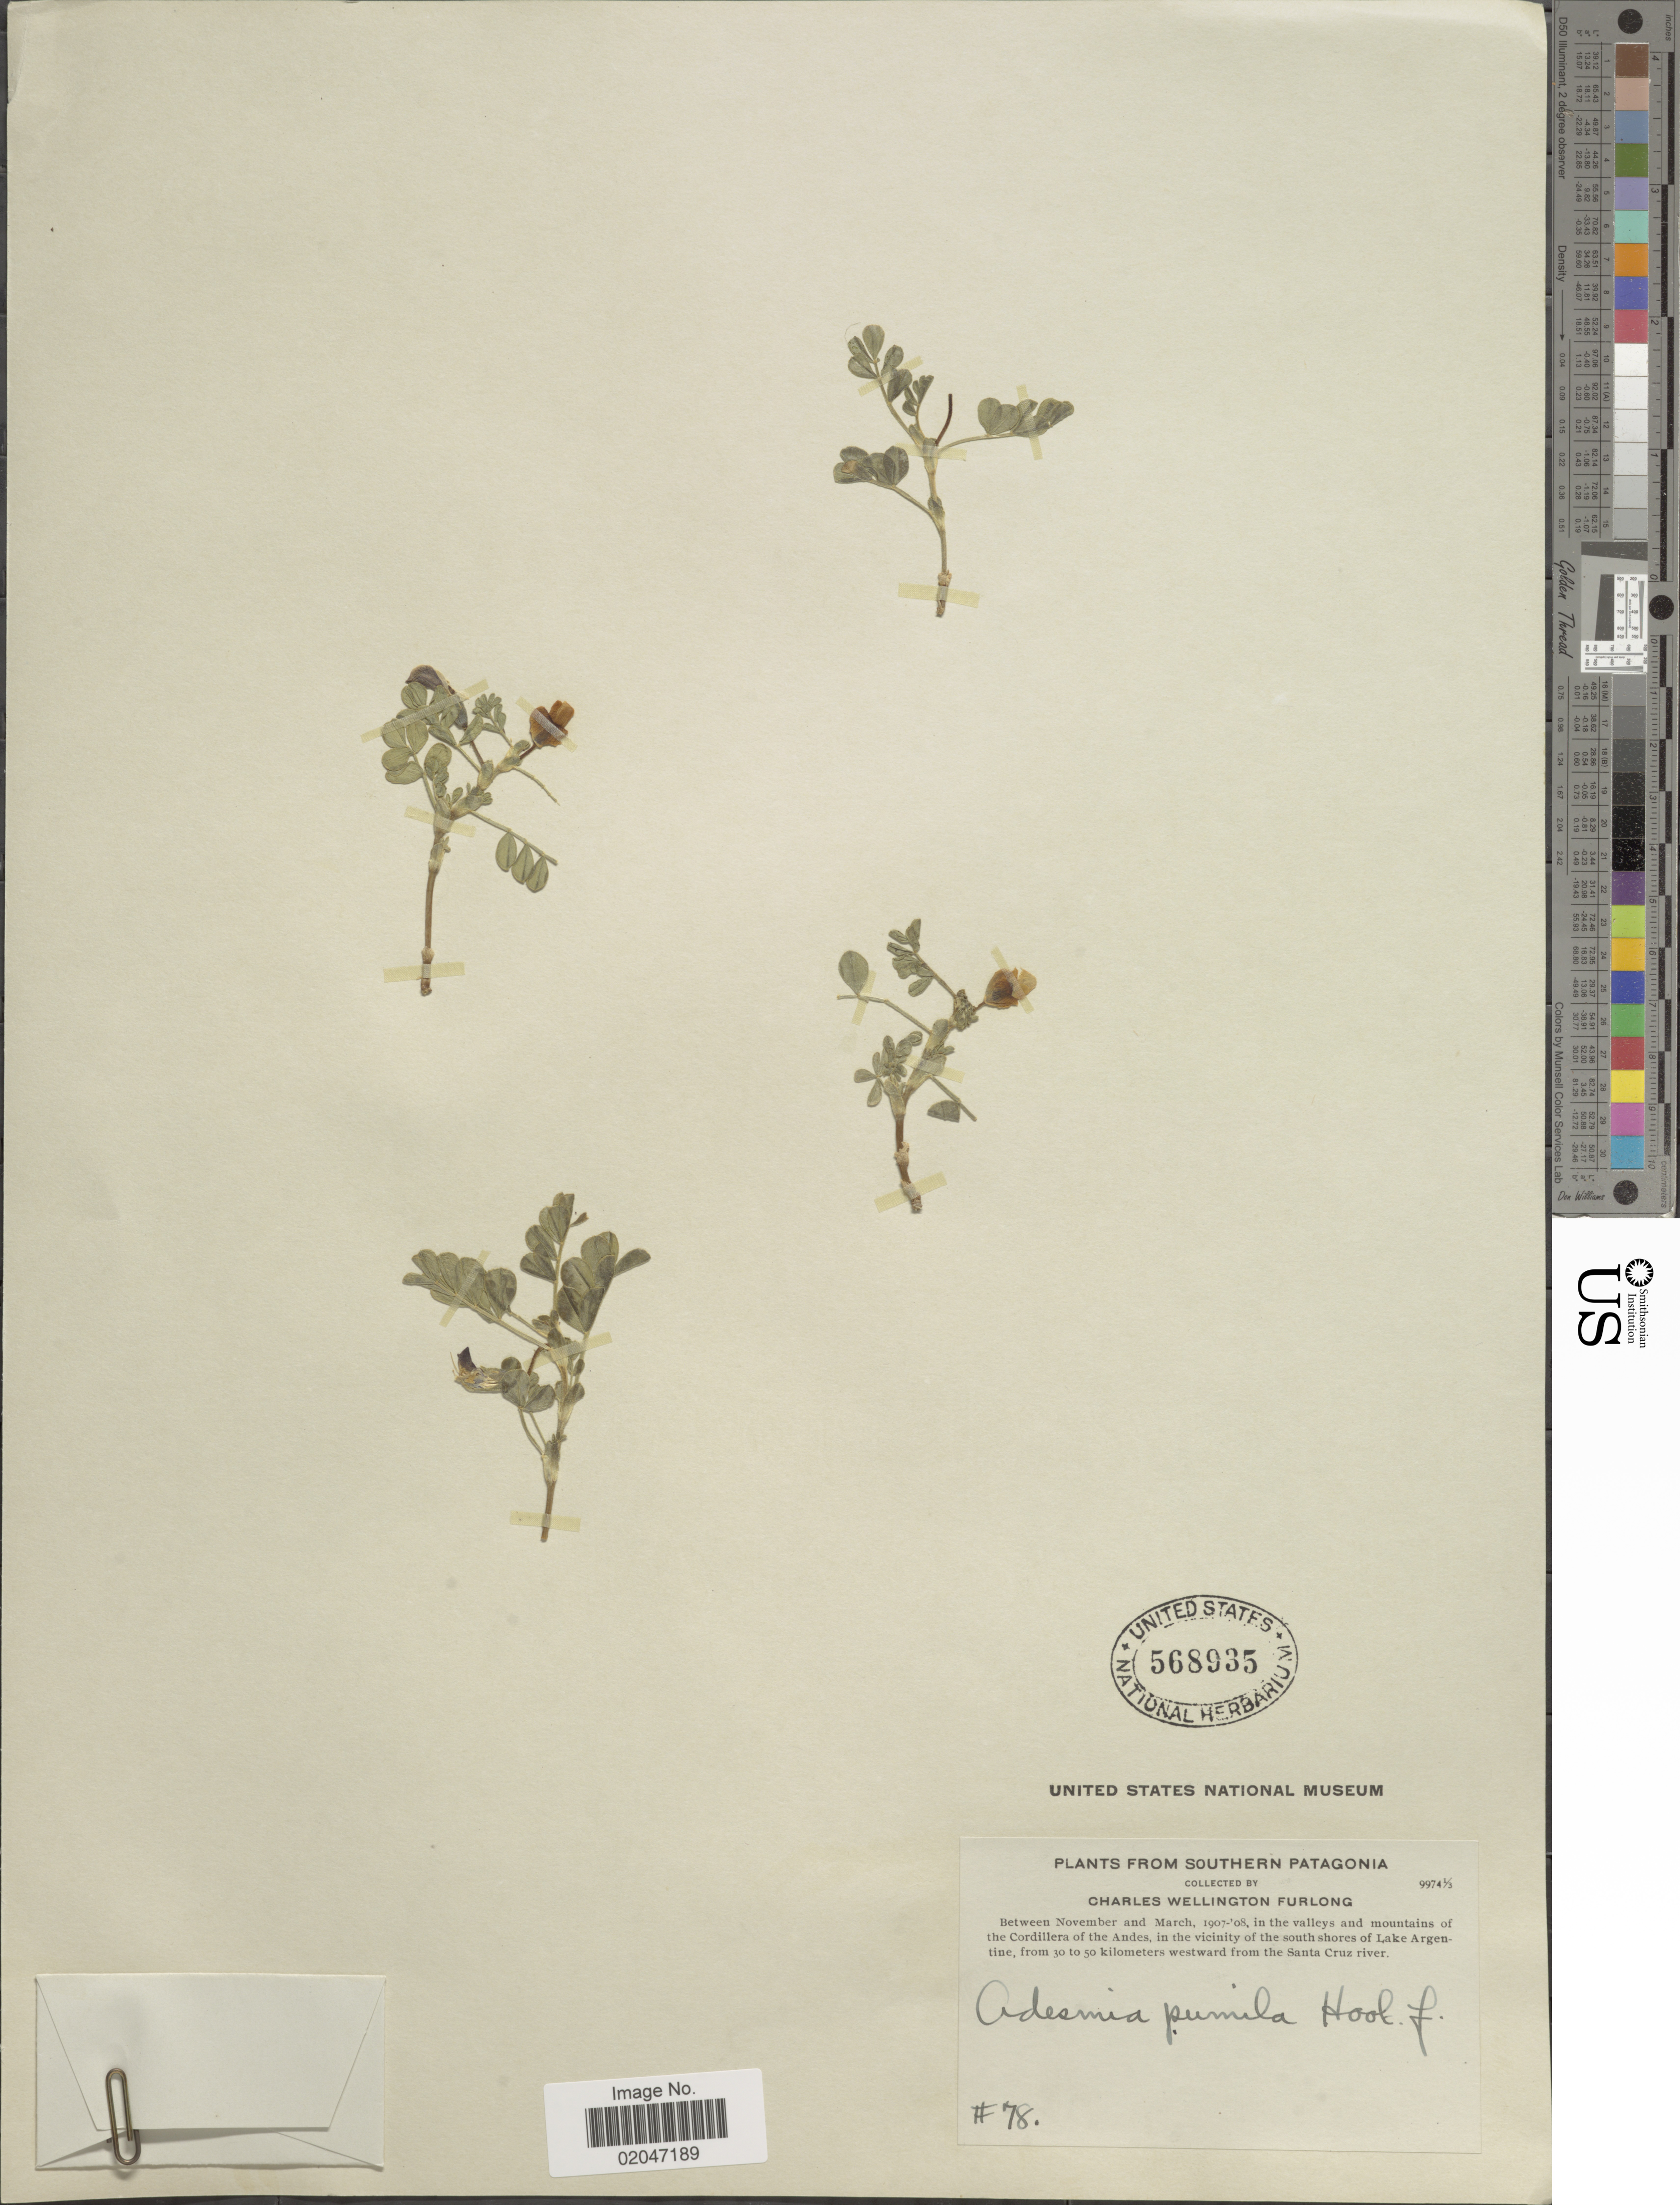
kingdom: Plantae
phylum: Tracheophyta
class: Magnoliopsida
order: Fabales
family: Fabaceae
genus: Adesmia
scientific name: Adesmia pumila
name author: Hook. f.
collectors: C. Furlong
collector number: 78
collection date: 1907-11/1908-03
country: Argentina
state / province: Santa Cruz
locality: Southern Patagonia, in the valleys and mountain of the Cordillera of the Andes, in the vicinity of the south shores of Lake Argentine, from 30 to 50 kilometers westward from the Santa Cruz river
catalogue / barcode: US 568935